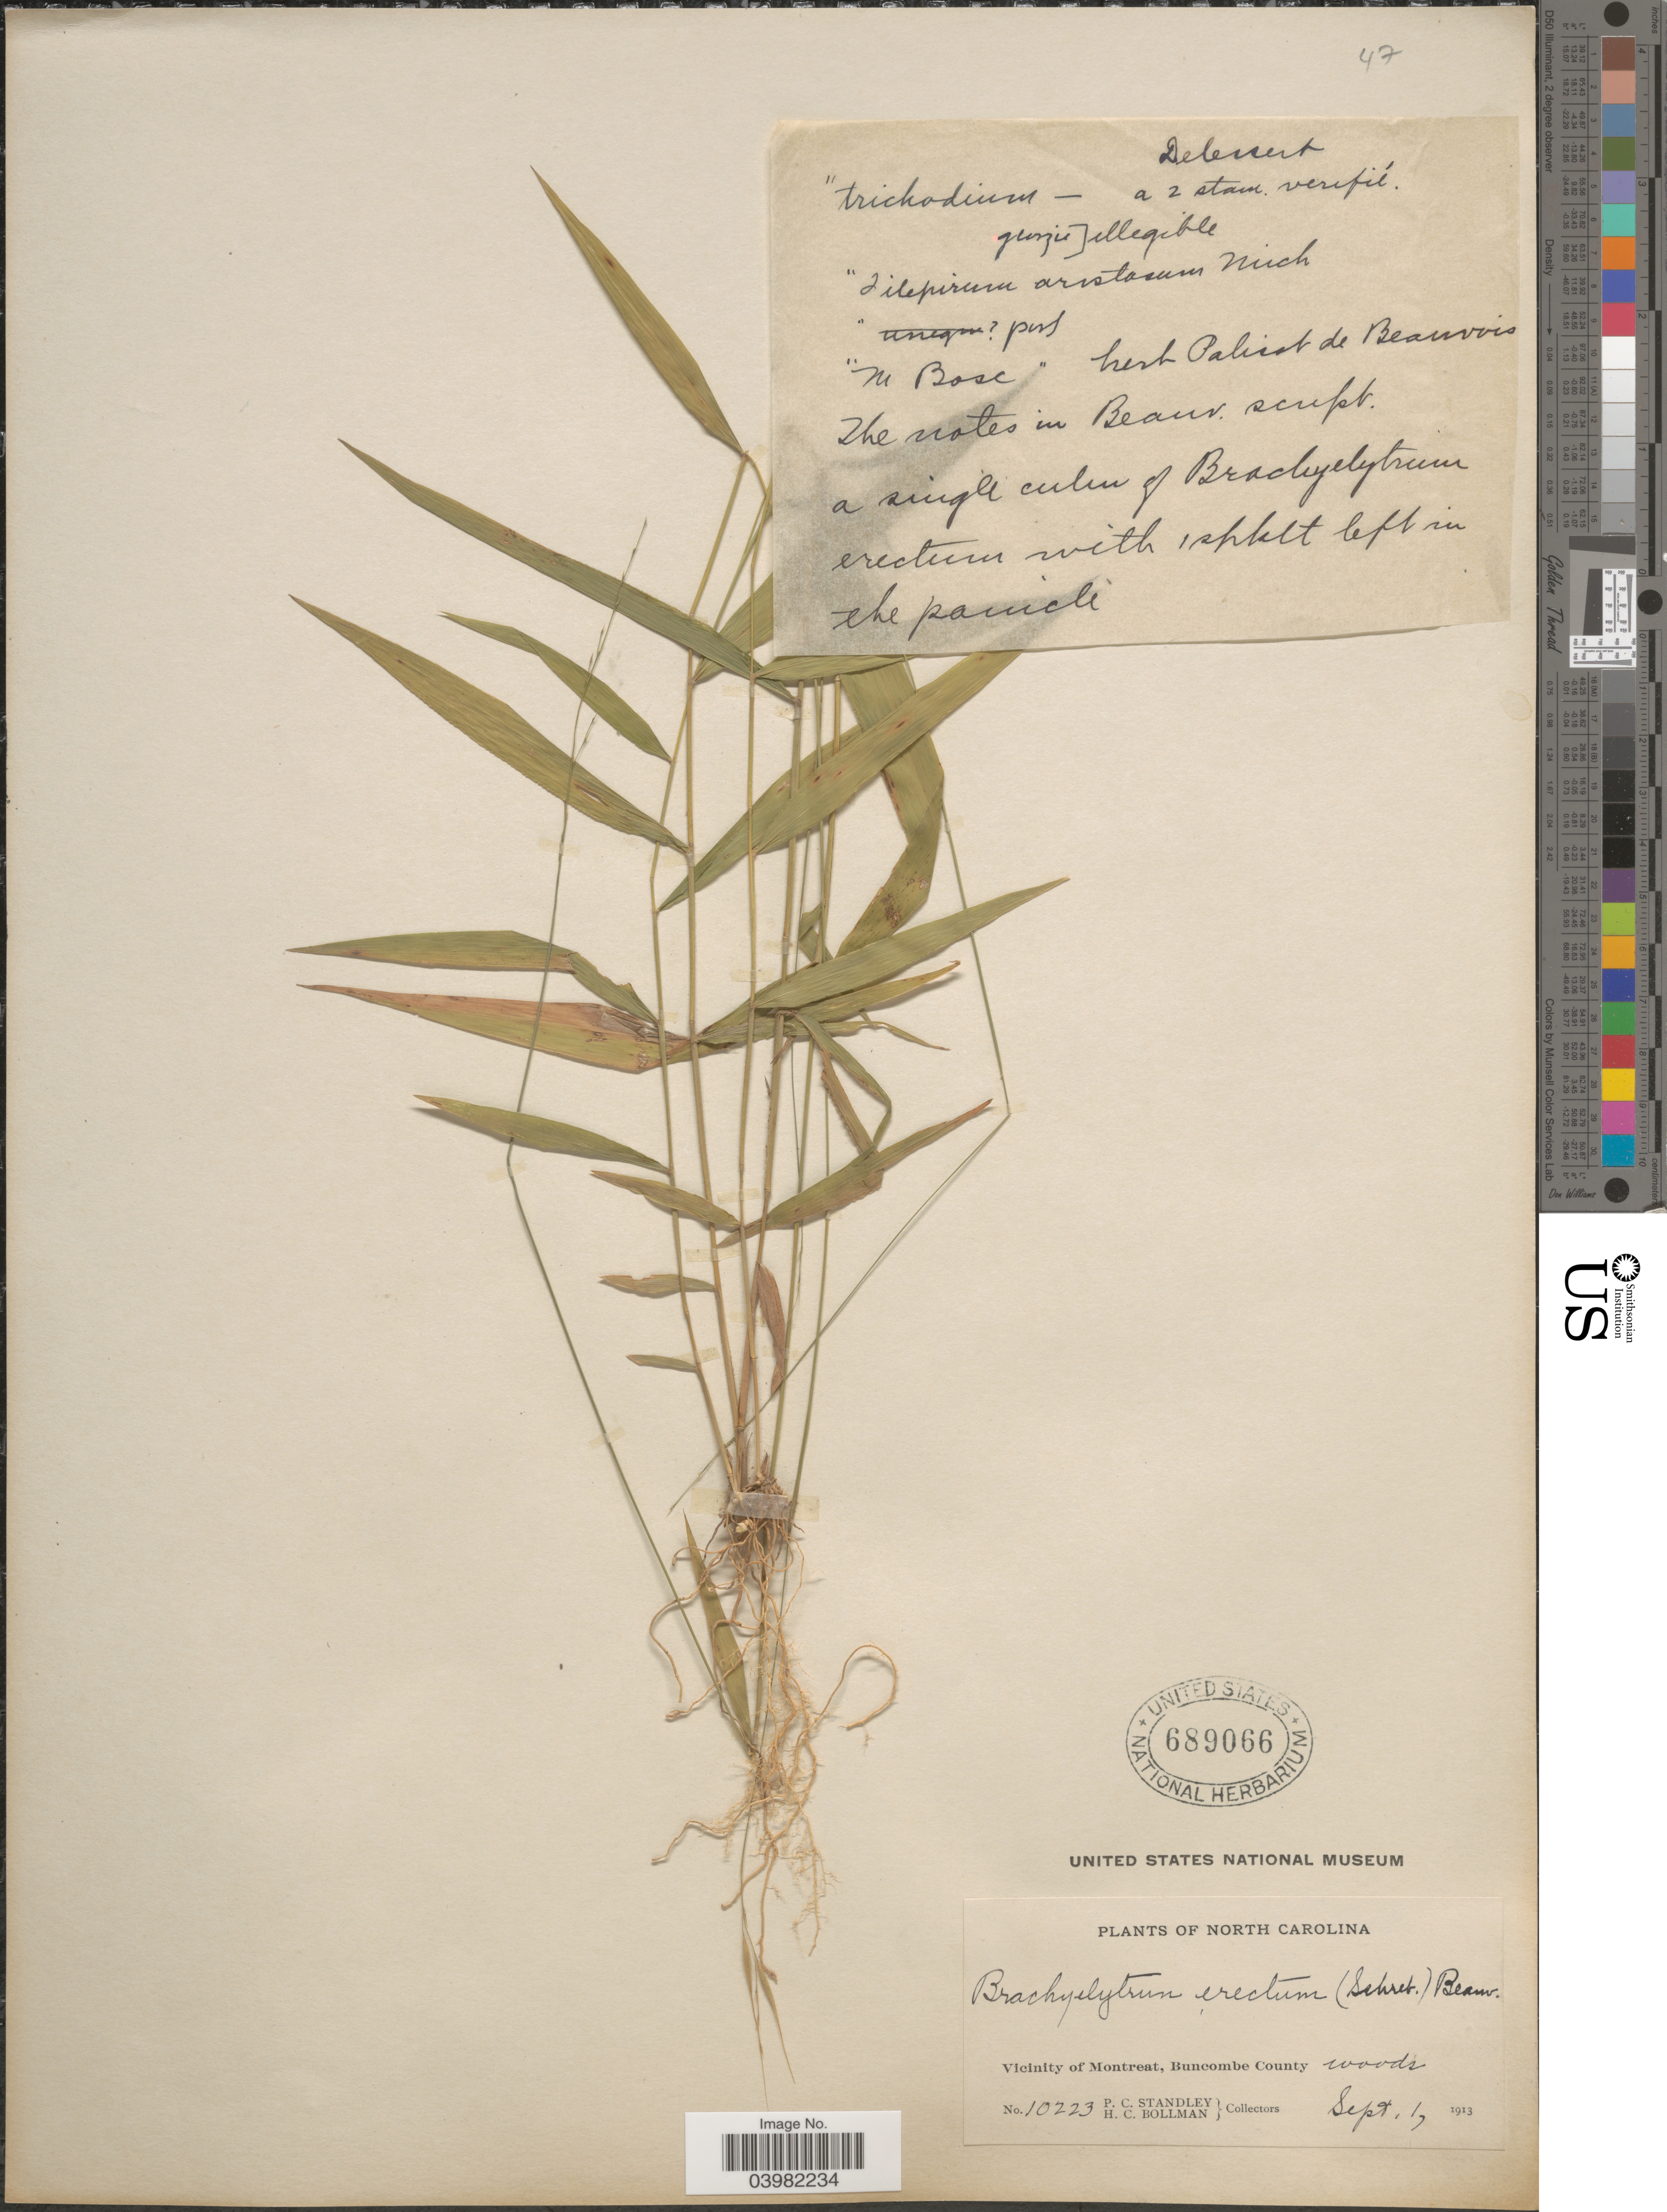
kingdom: Plantae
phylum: Tracheophyta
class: Liliopsida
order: Poales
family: Poaceae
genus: Brachyelytrum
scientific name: Brachyelytrum erectum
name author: (Schreb.) P. Beauv.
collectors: P. C. Standley & H. C. Bollman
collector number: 10223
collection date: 1913-09-01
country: United States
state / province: North Carolina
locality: Vicinity of Montreat, Buncombe County.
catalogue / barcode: US 689066